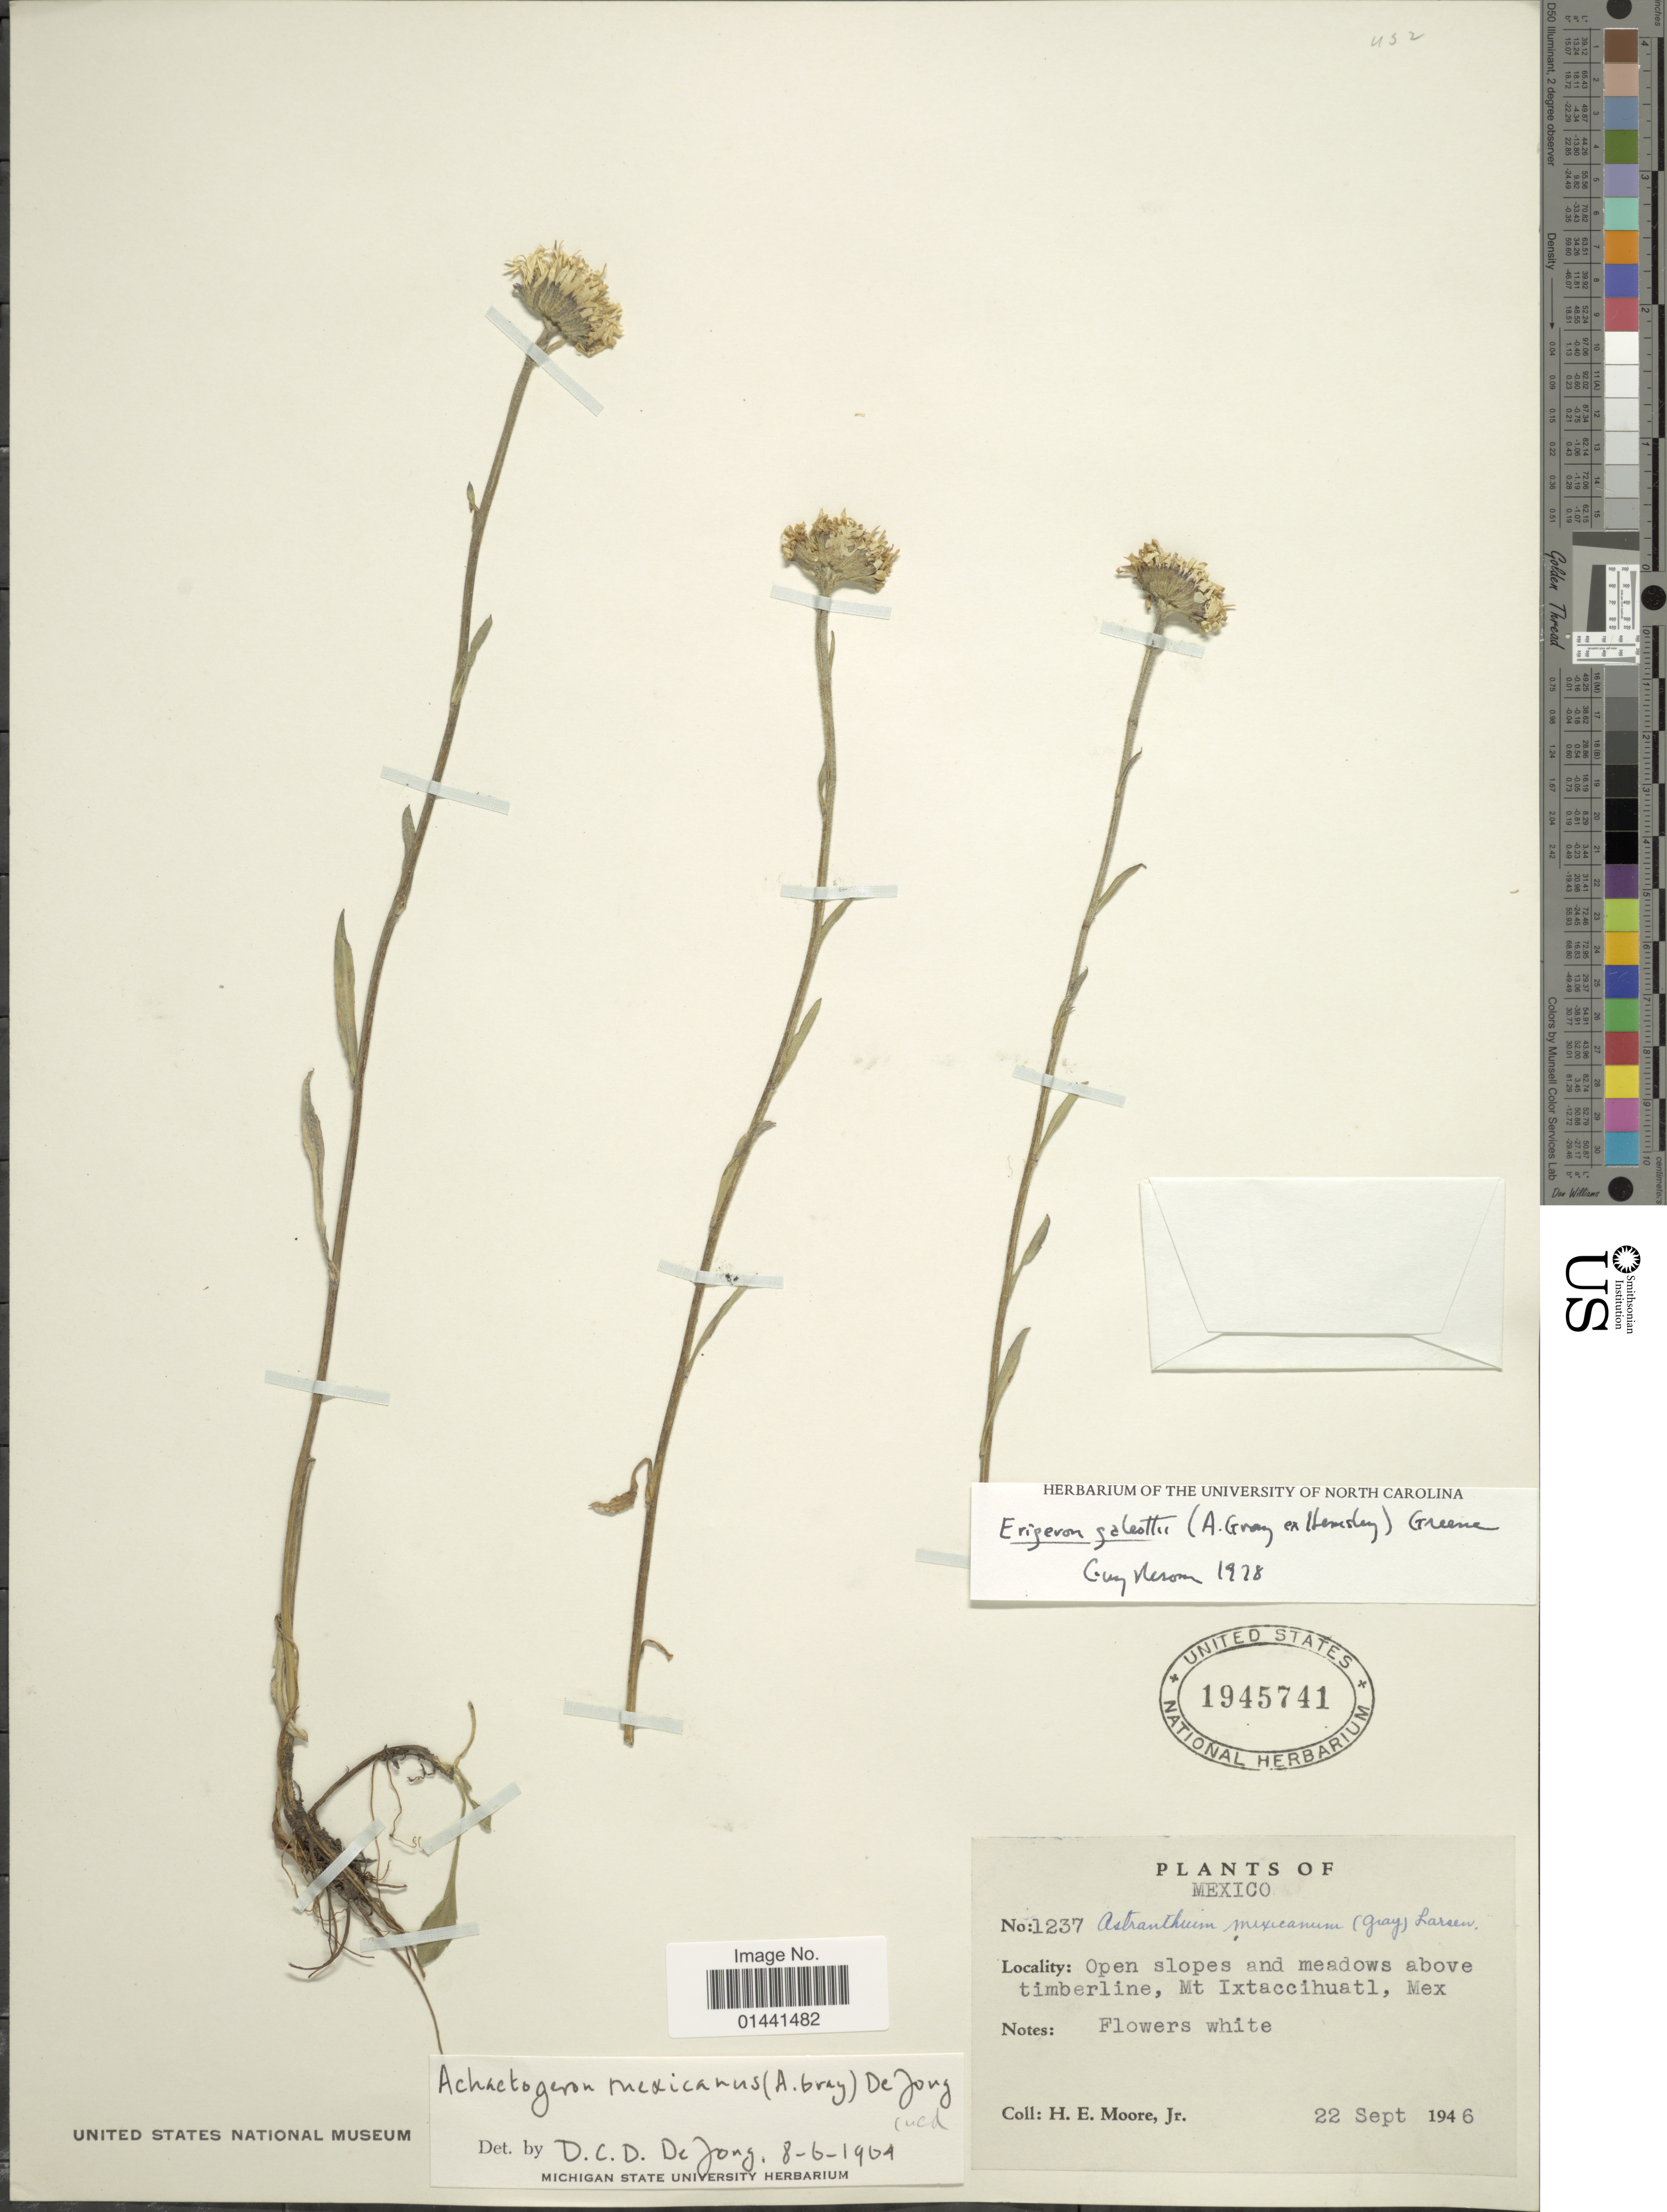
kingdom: Plantae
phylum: Tracheophyta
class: Magnoliopsida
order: Asterales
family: Asteraceae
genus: Erigeron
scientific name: Erigeron galeottii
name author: (A. Gray ex Hemsl.) Greene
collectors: H. E. Moore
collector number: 1237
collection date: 1946-09-22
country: Mexico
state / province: México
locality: Open slopes and meadows above timberline, Mt. Ixtaccihuatl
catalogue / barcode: US 1945741